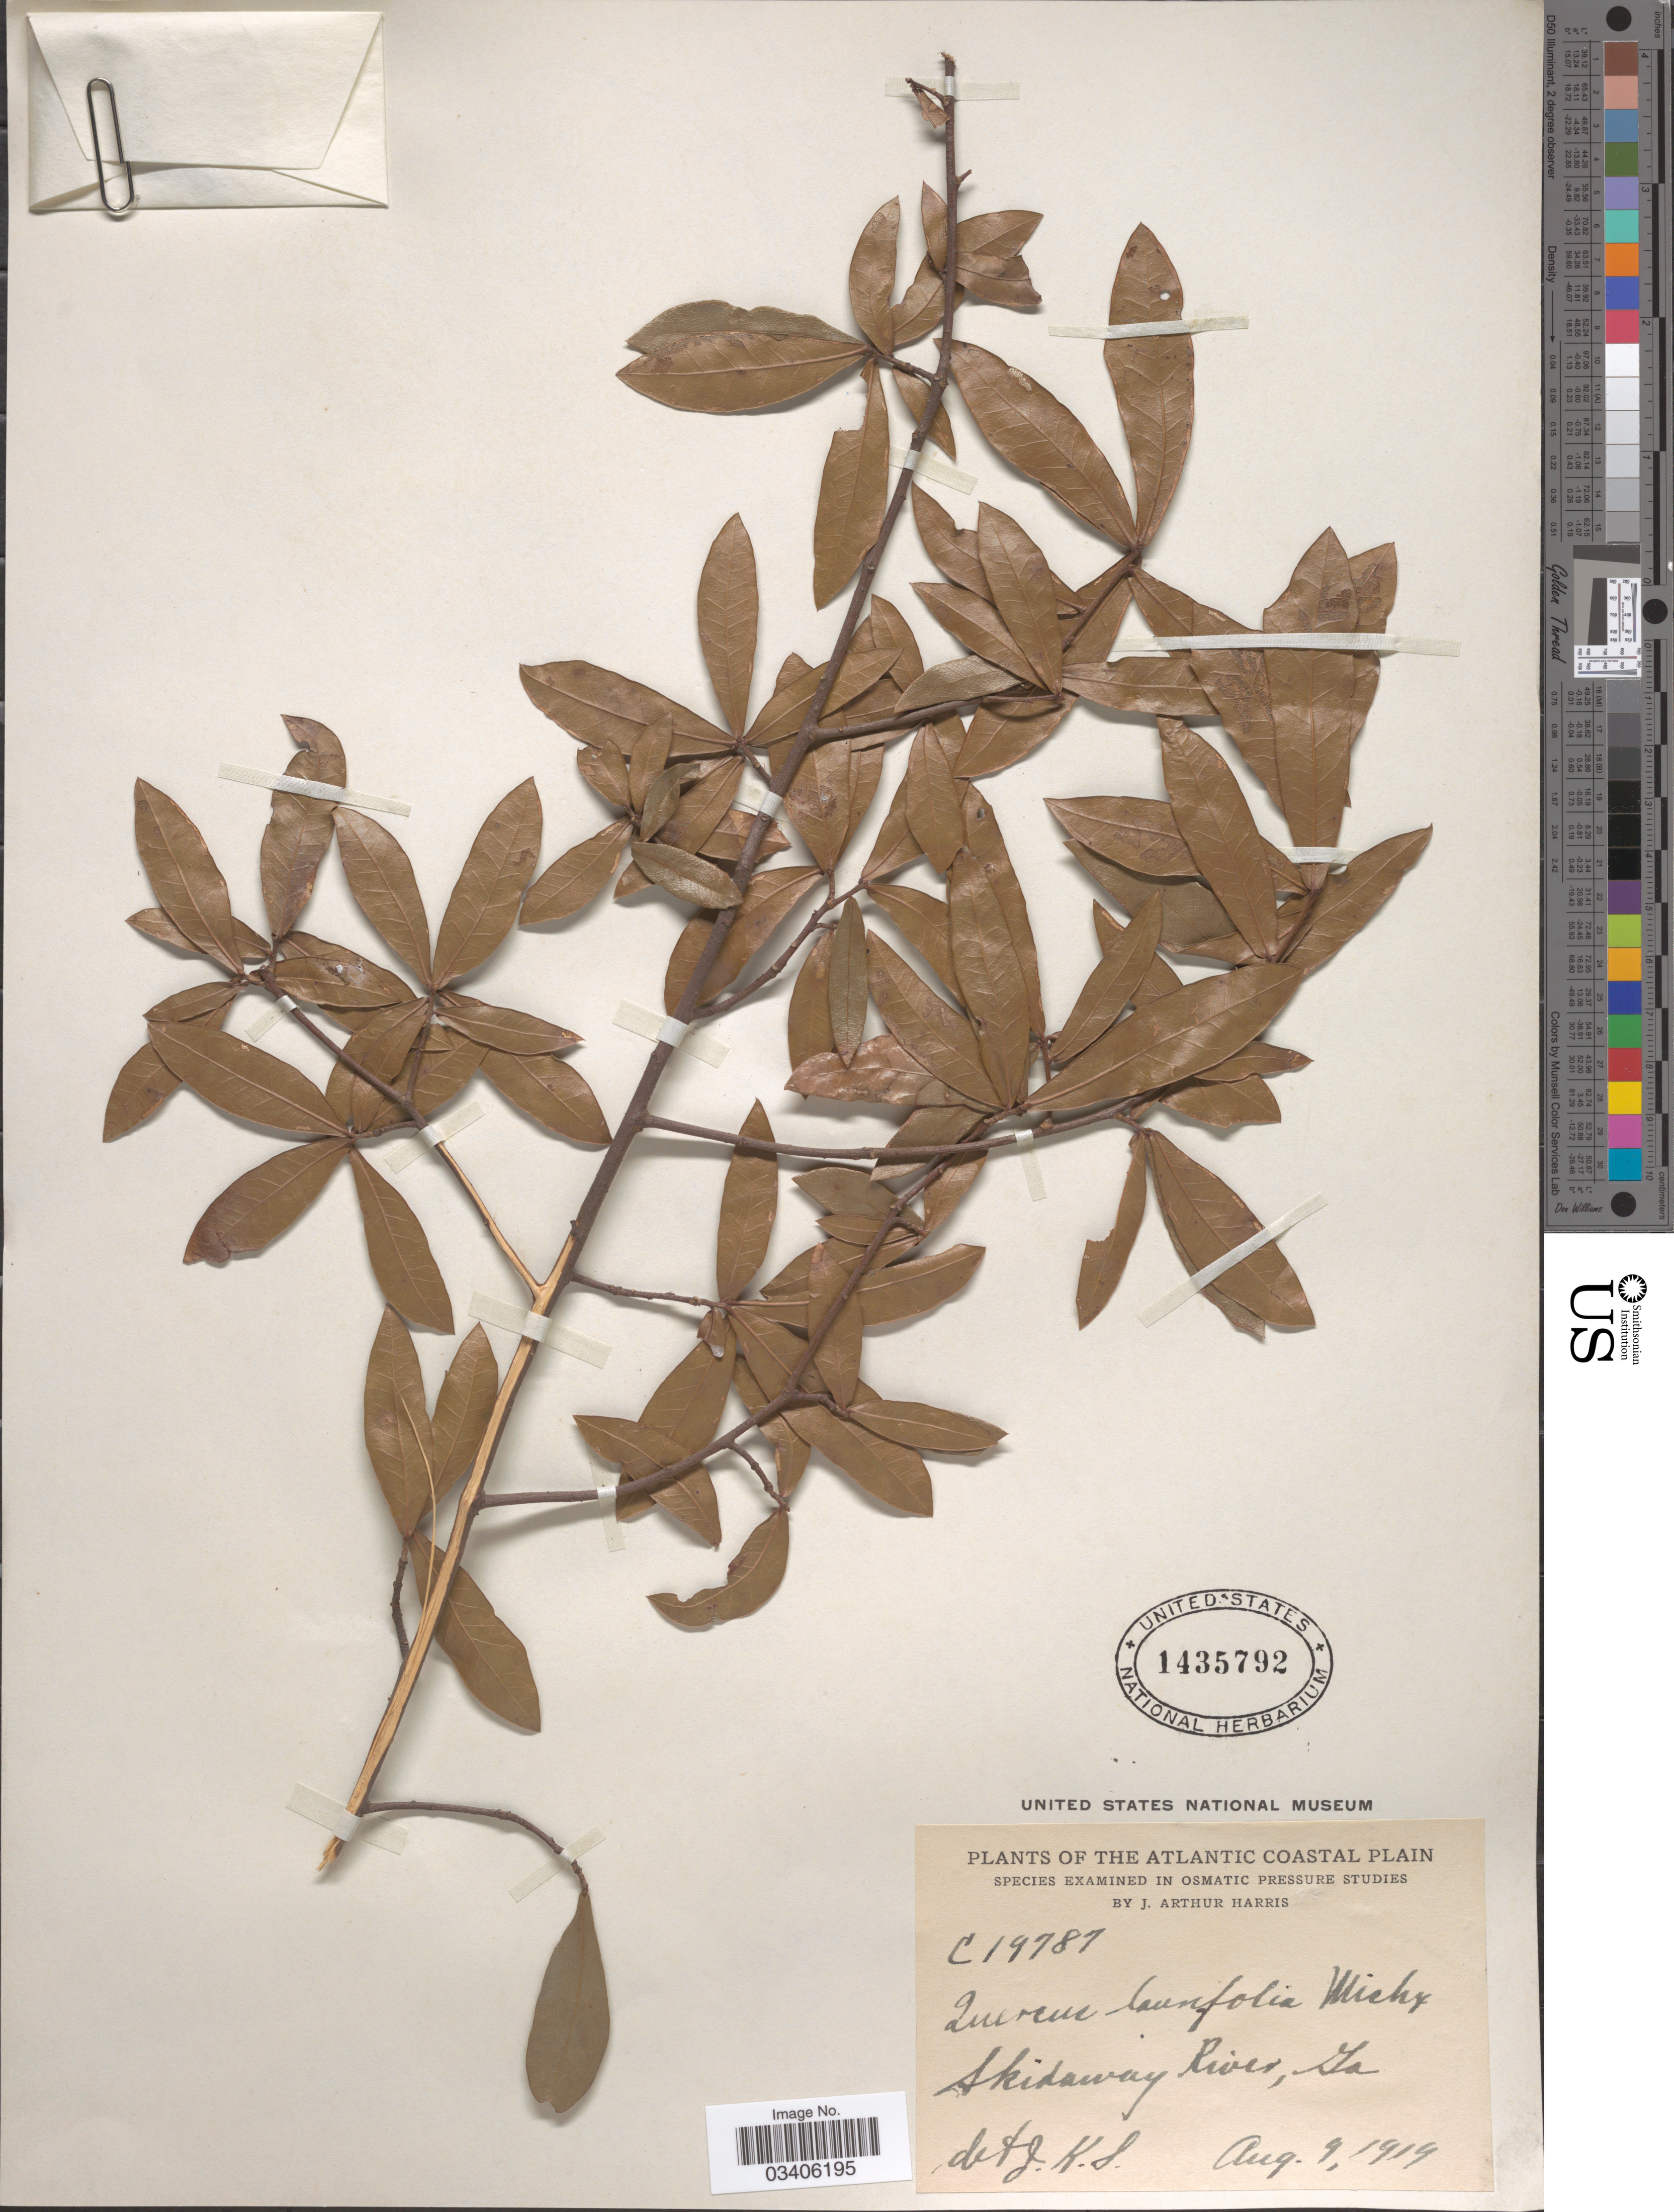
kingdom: Plantae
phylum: Tracheophyta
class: Magnoliopsida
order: Fagales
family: Fagaceae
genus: Quercus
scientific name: Quercus laurifolia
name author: Michx.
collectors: J. A. Harris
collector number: C19787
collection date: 1919-08-09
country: United States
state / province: Georgia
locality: The Atlantic Coastal Plain. Skidaway River.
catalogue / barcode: US 1435792